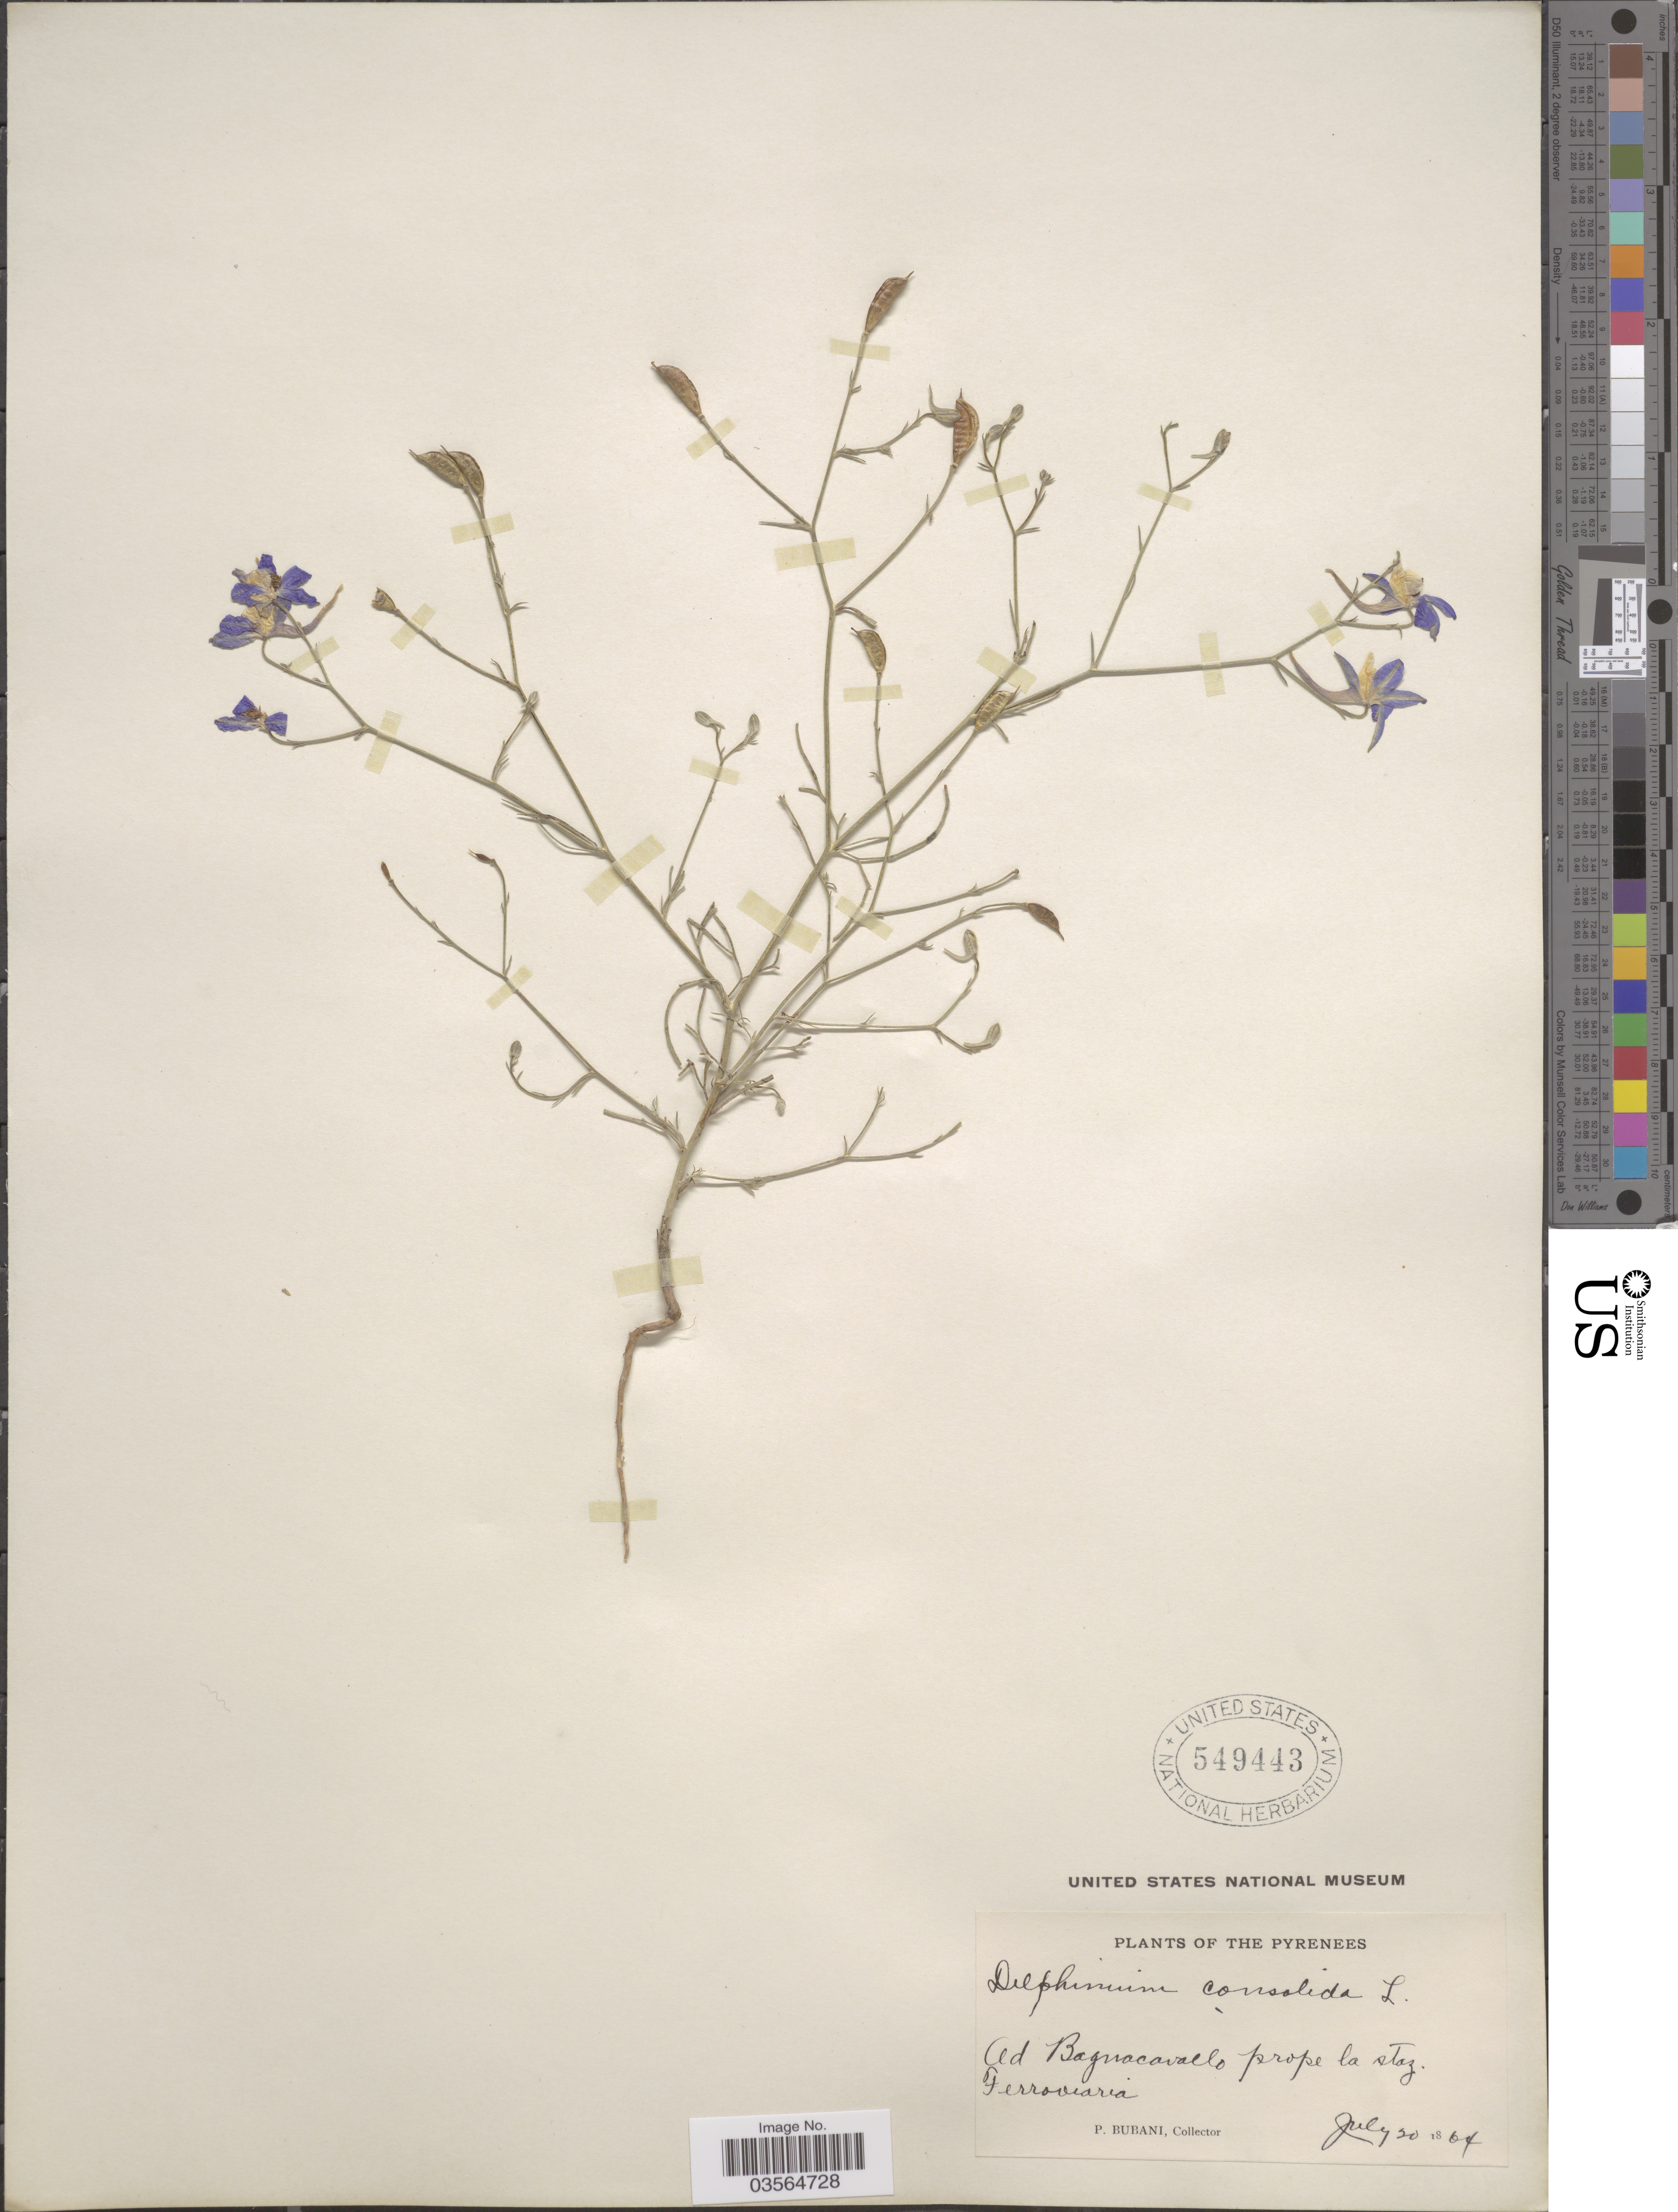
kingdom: Plantae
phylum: Tracheophyta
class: Magnoliopsida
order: Ranunculales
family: Ranunculaceae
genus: Delphinium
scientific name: Delphinium consolida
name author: L.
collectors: P. Bubani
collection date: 1864-07-20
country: Italy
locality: The Pyrenees. Ad Bagnacavallo prope la staz. Ferroviaria.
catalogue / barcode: US 549443